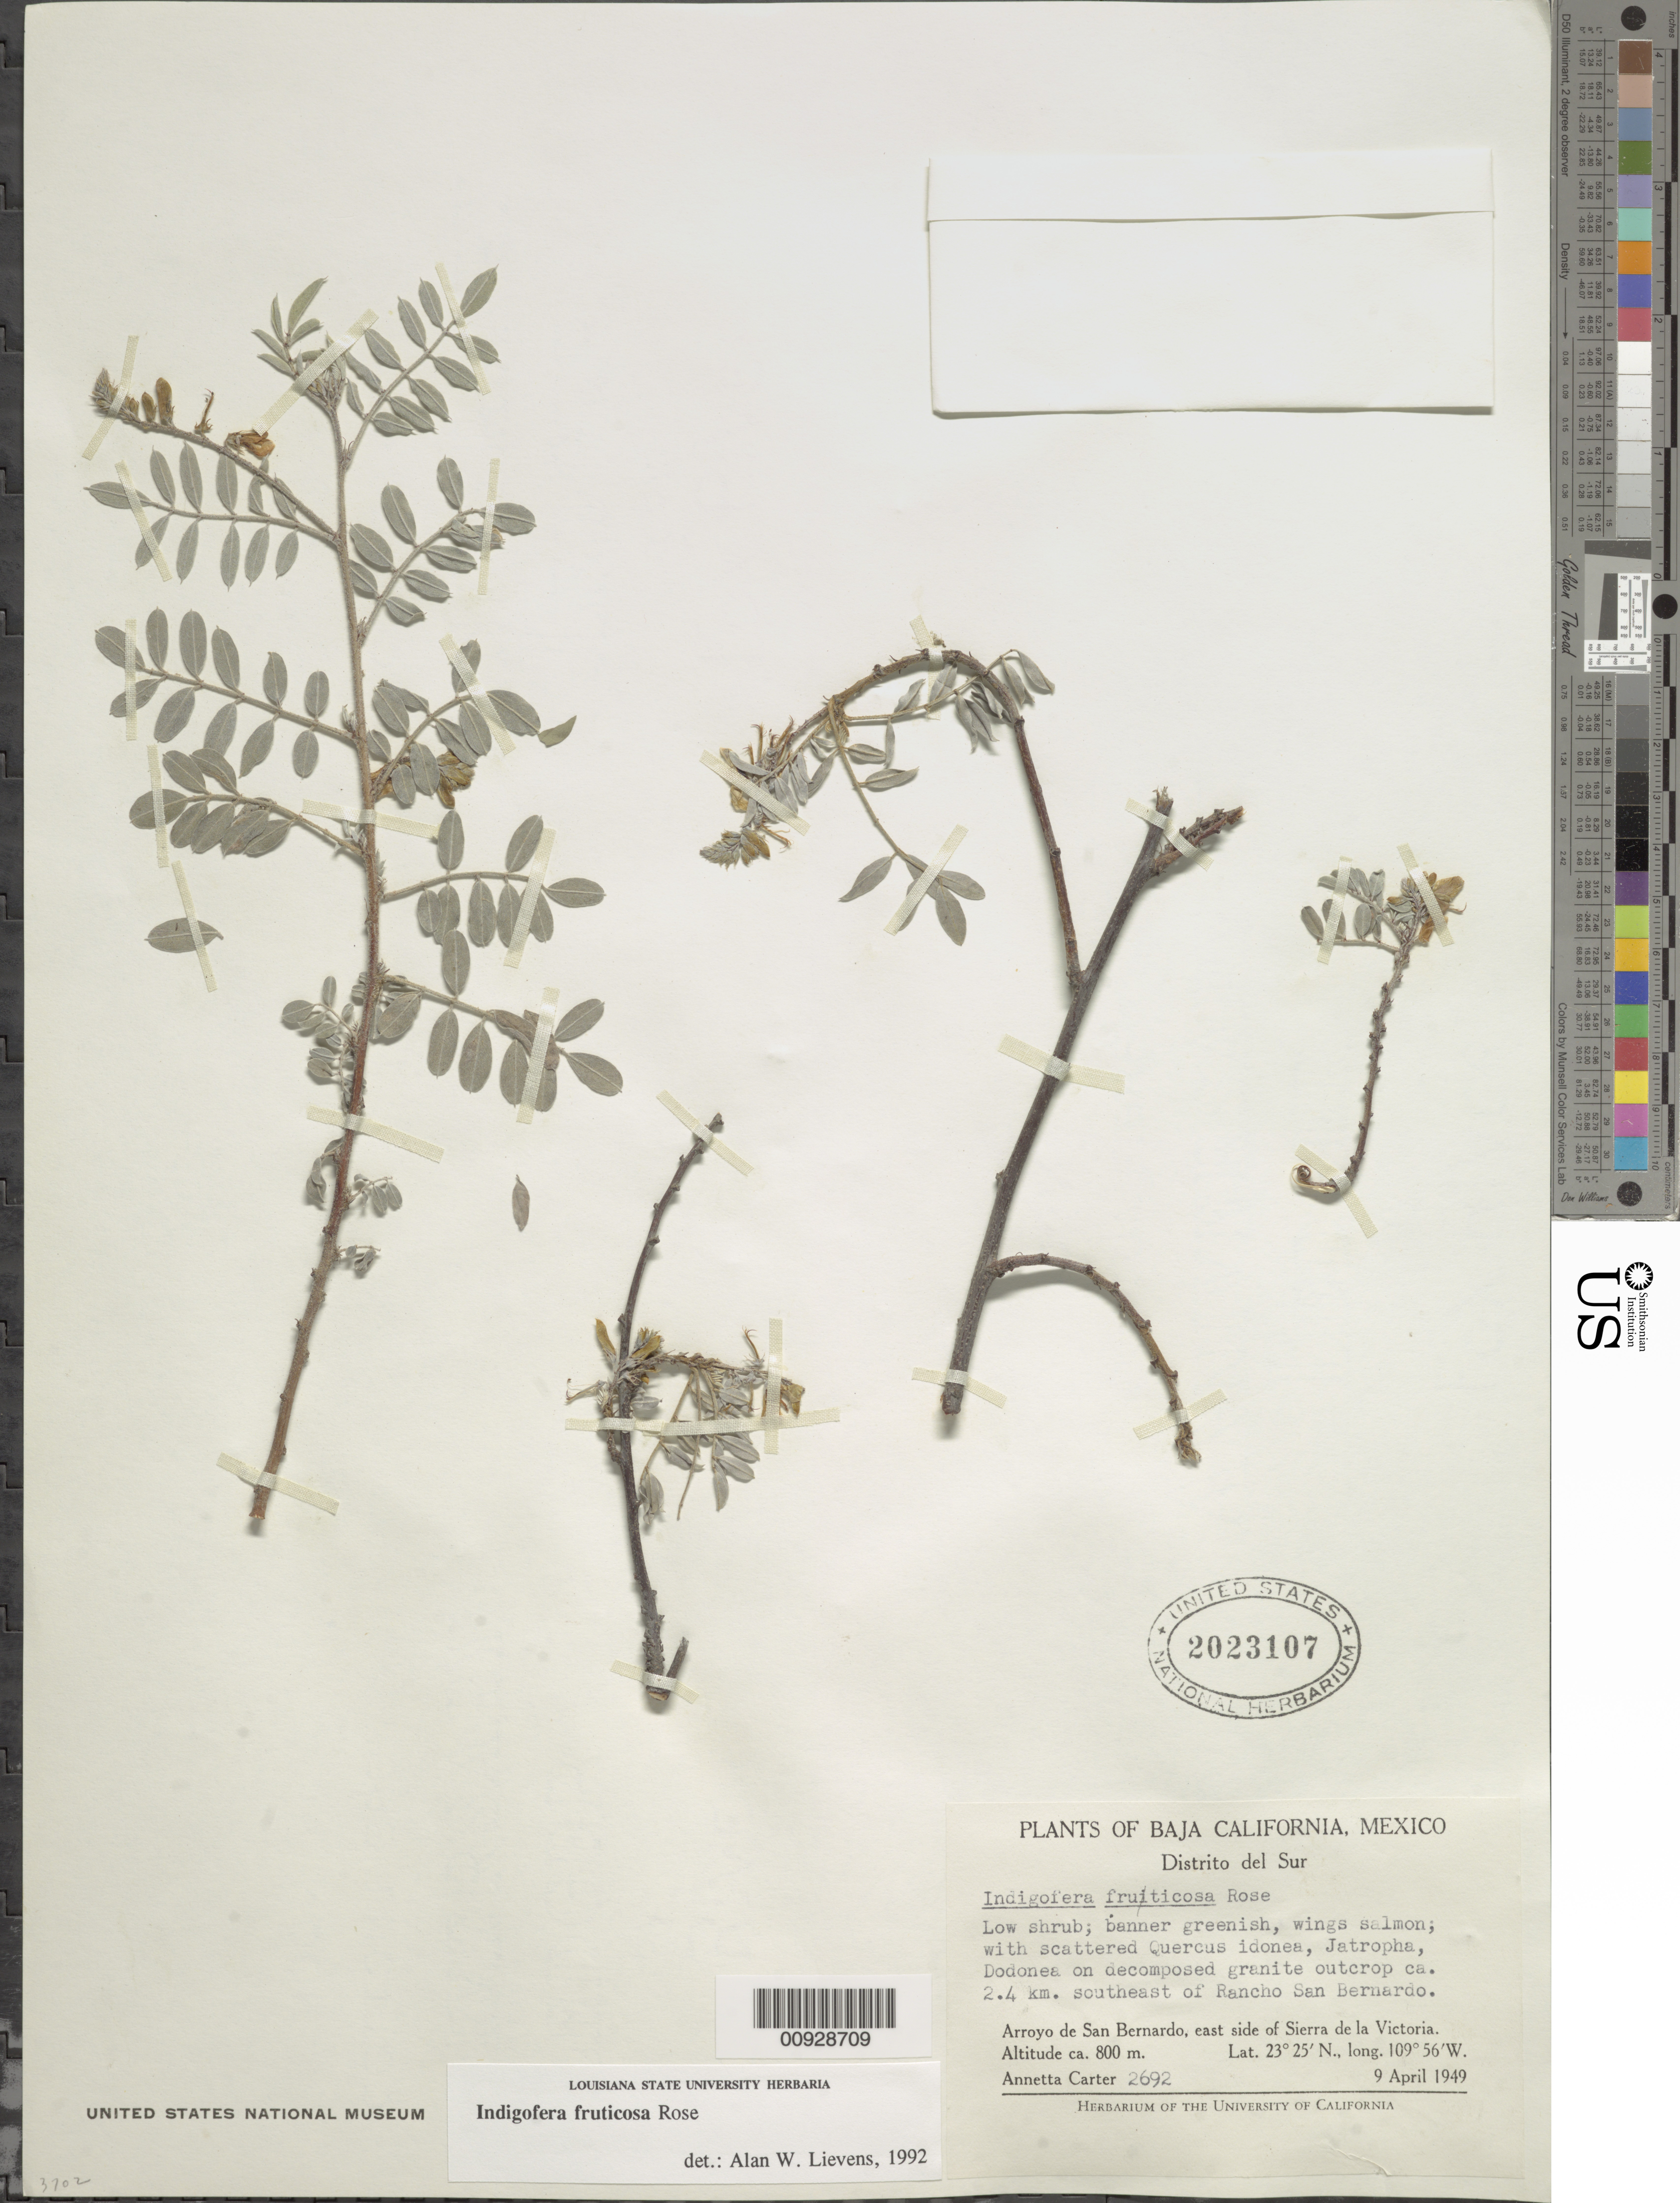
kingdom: Plantae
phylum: Tracheophyta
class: Magnoliopsida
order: Fabales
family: Fabaceae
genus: Indigofera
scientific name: Indigofera fruticosa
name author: Rose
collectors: A. M. Carter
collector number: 2692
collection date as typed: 09 Apr 1949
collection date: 1949-04-09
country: Mexico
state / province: Baja California Sur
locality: Ca. 2.4 km. southeast of Rancho San Bernardo. Arroyo de San Bernardo, east side of Sierra de la Victoria. Baja California Distrito del Sur.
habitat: With scattered Quercus idonea, Jatropha, Dodonea on decomposed granite outcrop.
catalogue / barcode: US 2023107